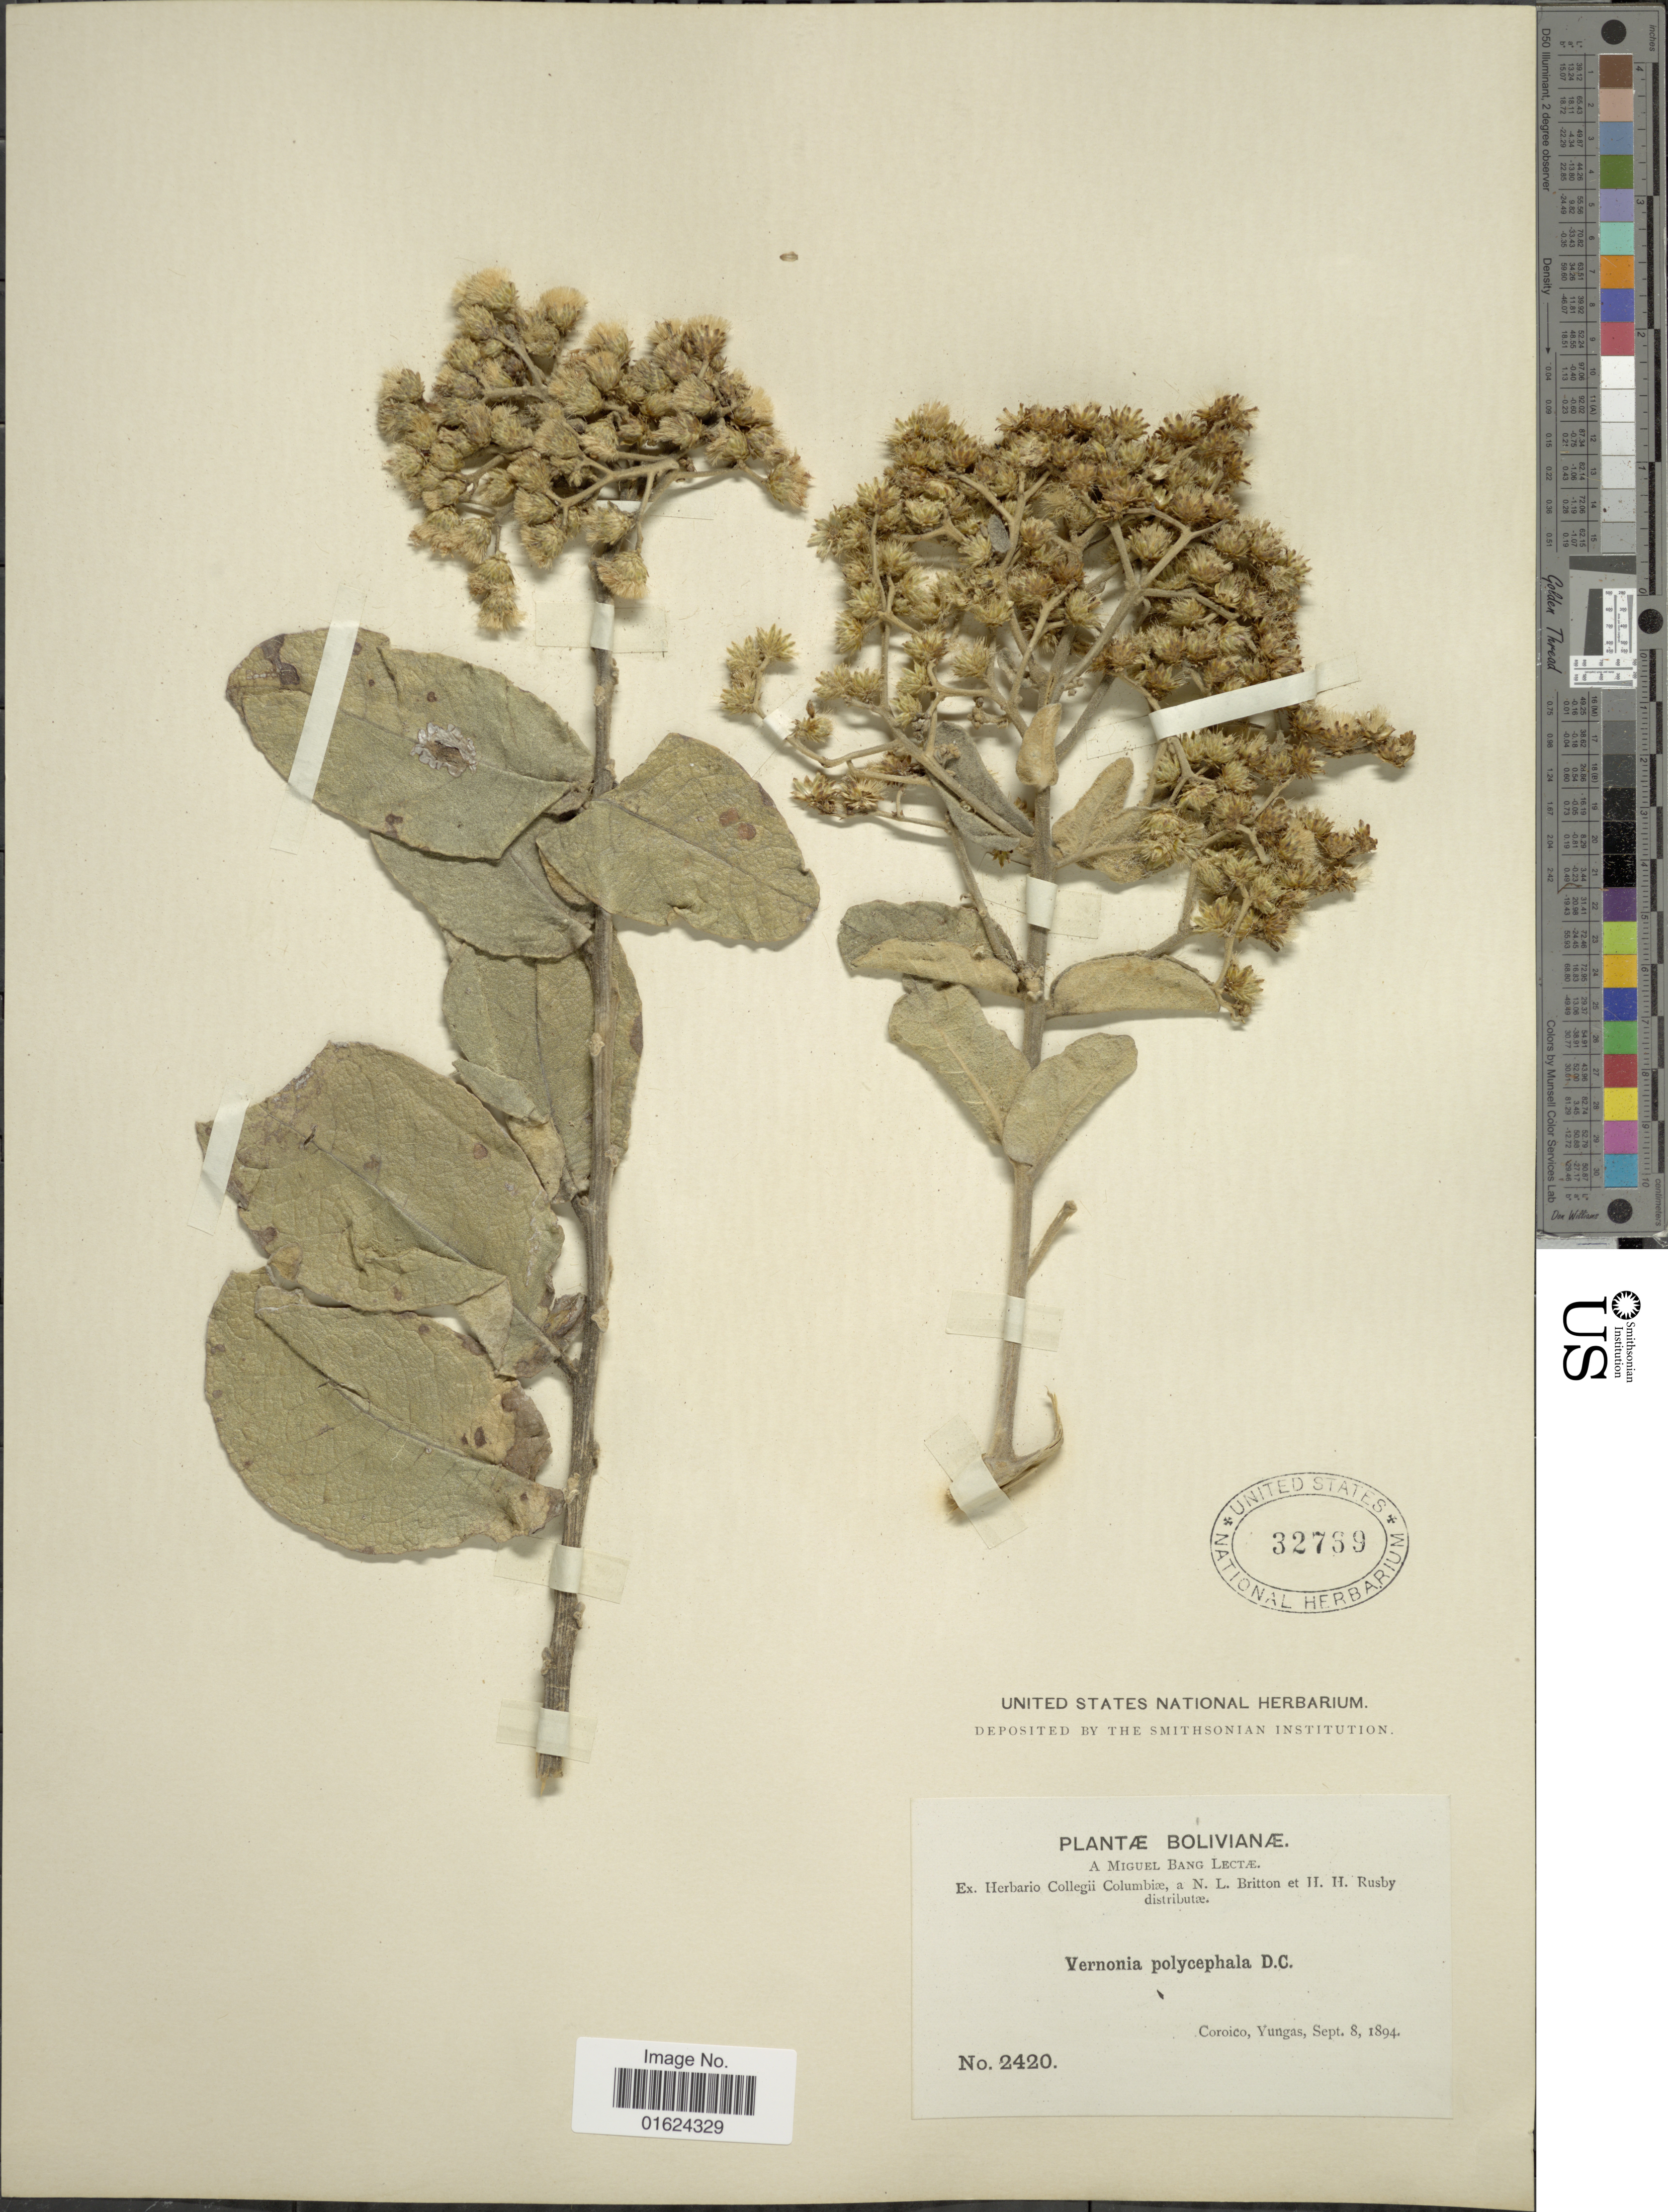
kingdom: Plantae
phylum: Tracheophyta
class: Magnoliopsida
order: Asterales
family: Asteraceae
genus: Vernonanthura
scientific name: Vernonanthura ferruginea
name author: (Less.) H. Rob.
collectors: M. Bang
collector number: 2420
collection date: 1894-09-08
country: Bolivia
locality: Bolivianae. Coroico, Yungas.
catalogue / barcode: US 32789